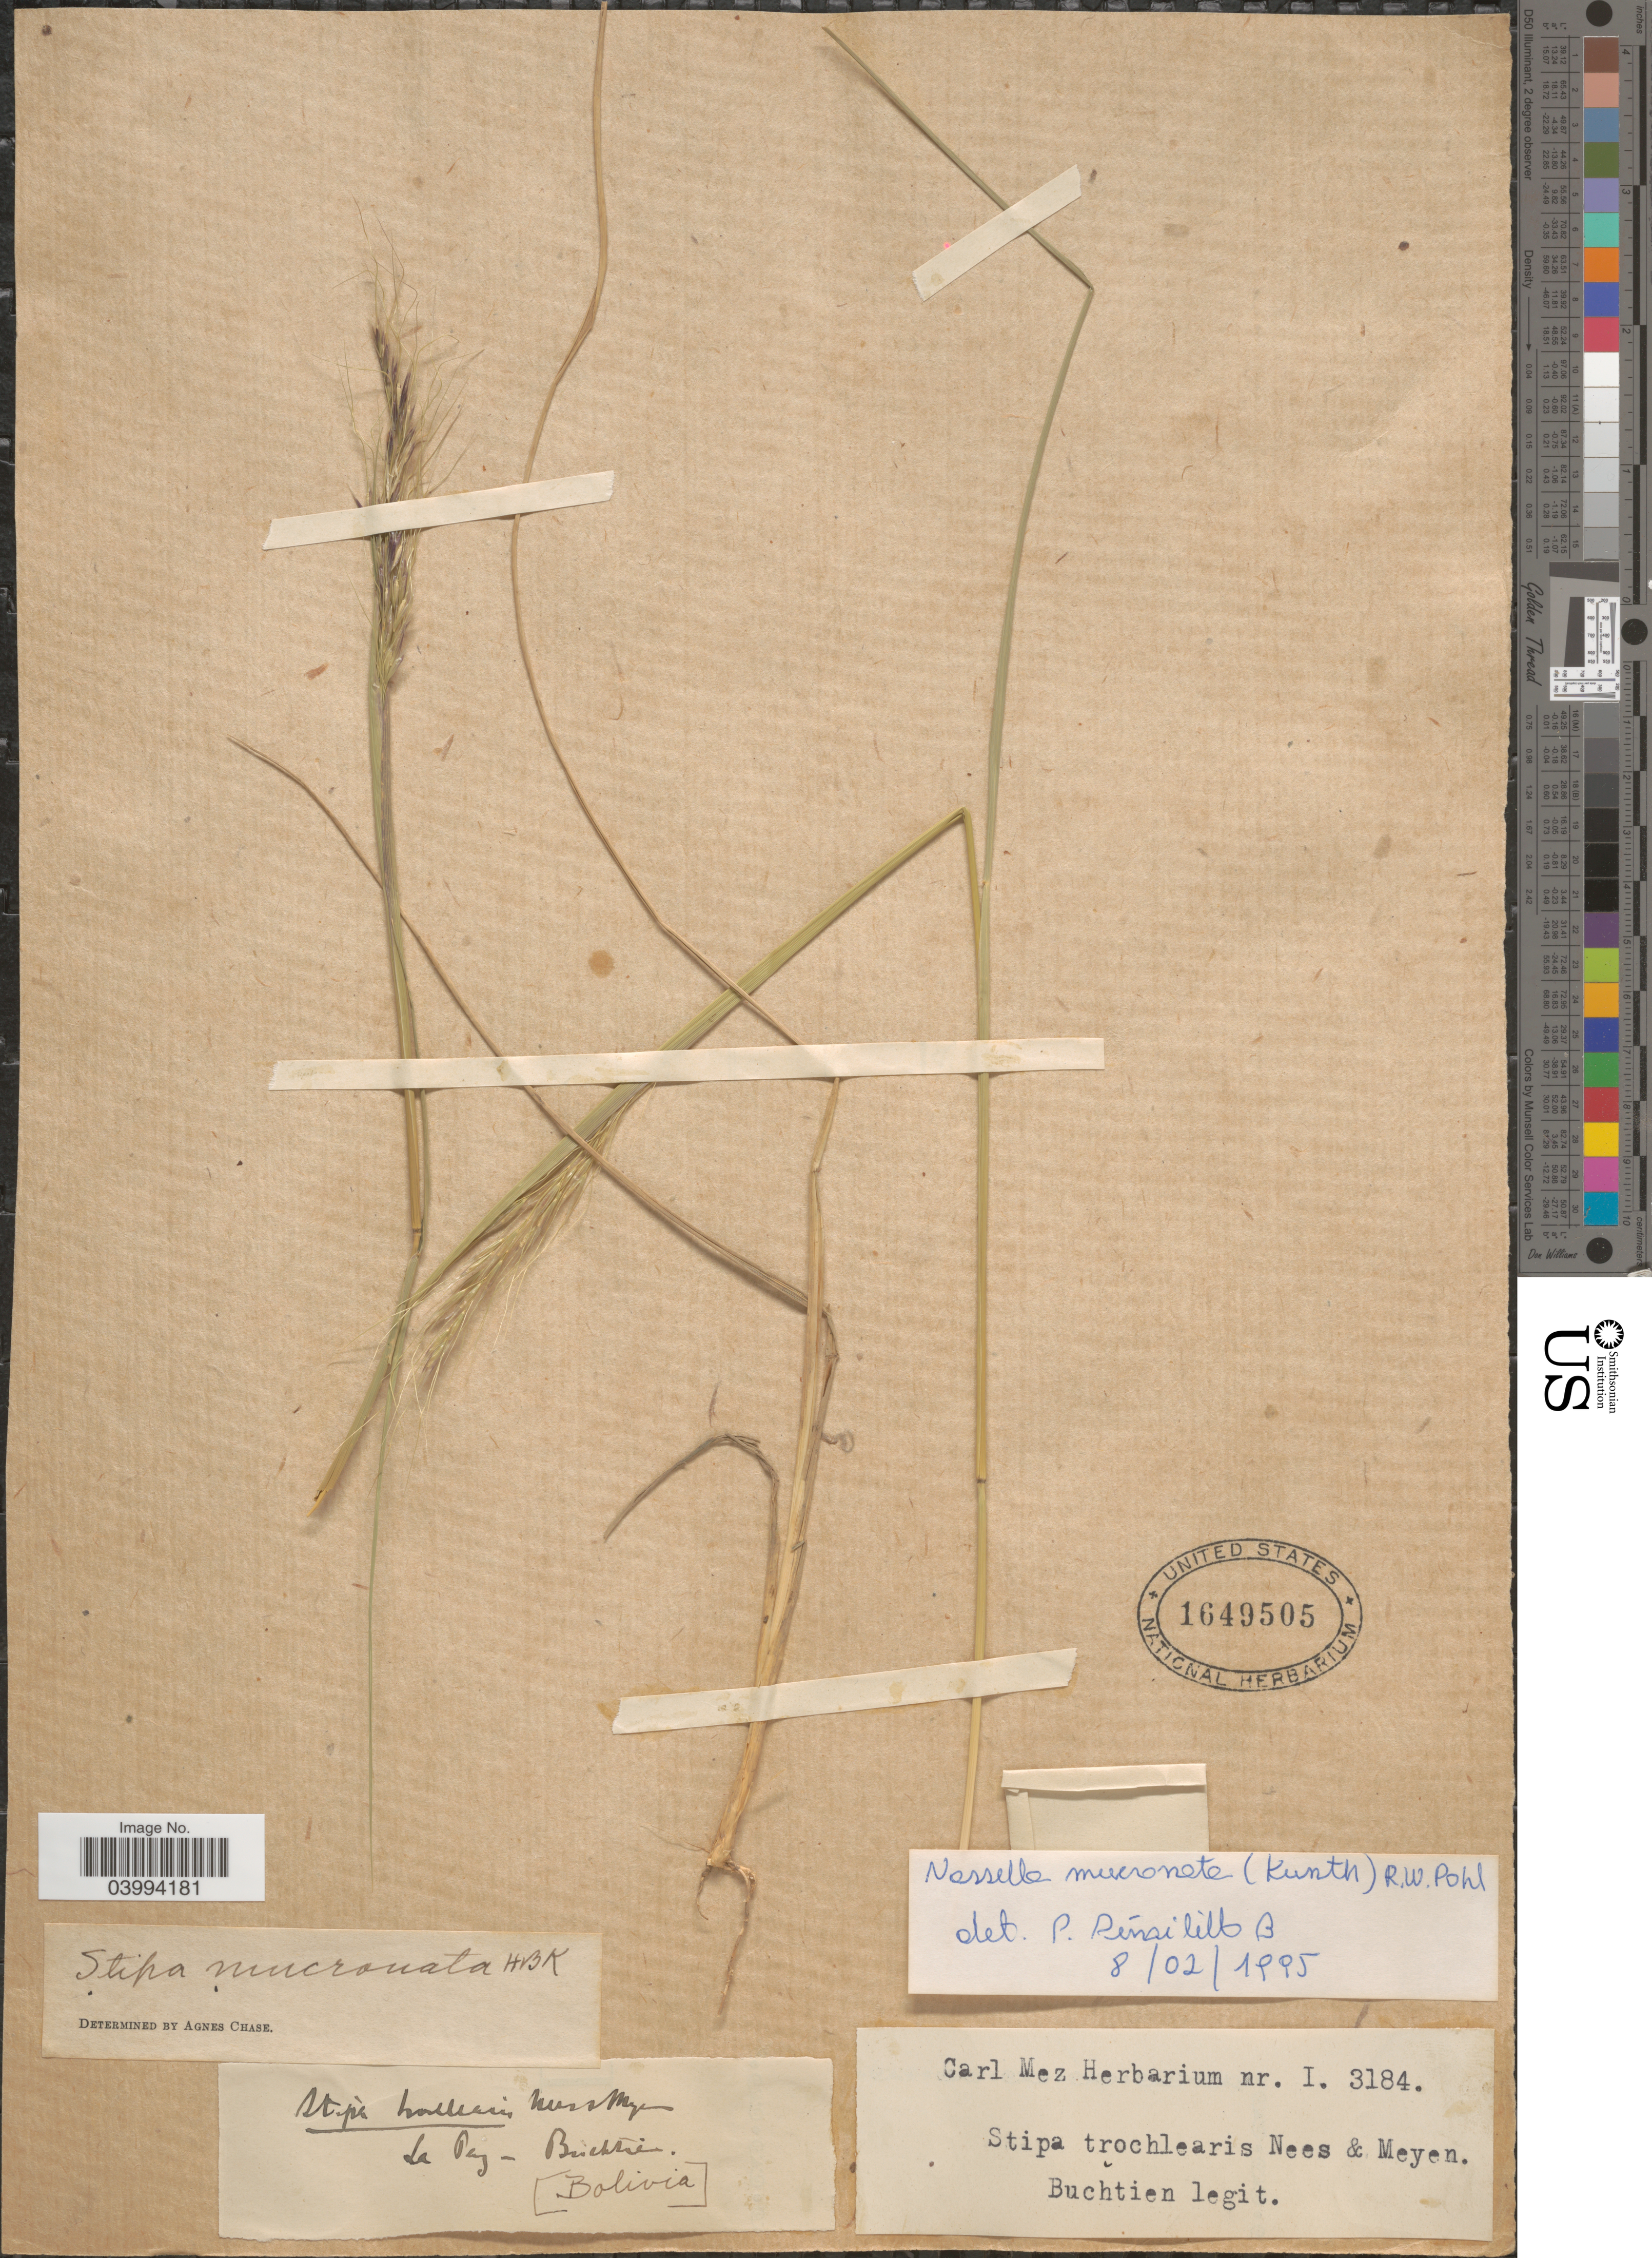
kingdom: Plantae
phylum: Tracheophyta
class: Liliopsida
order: Poales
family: Poaceae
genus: Nassella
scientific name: Nassella mucronata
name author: (Kunth) R.W. Pohl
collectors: Buchtien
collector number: I.3148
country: Bolivia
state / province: La Paz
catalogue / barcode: US 1649505